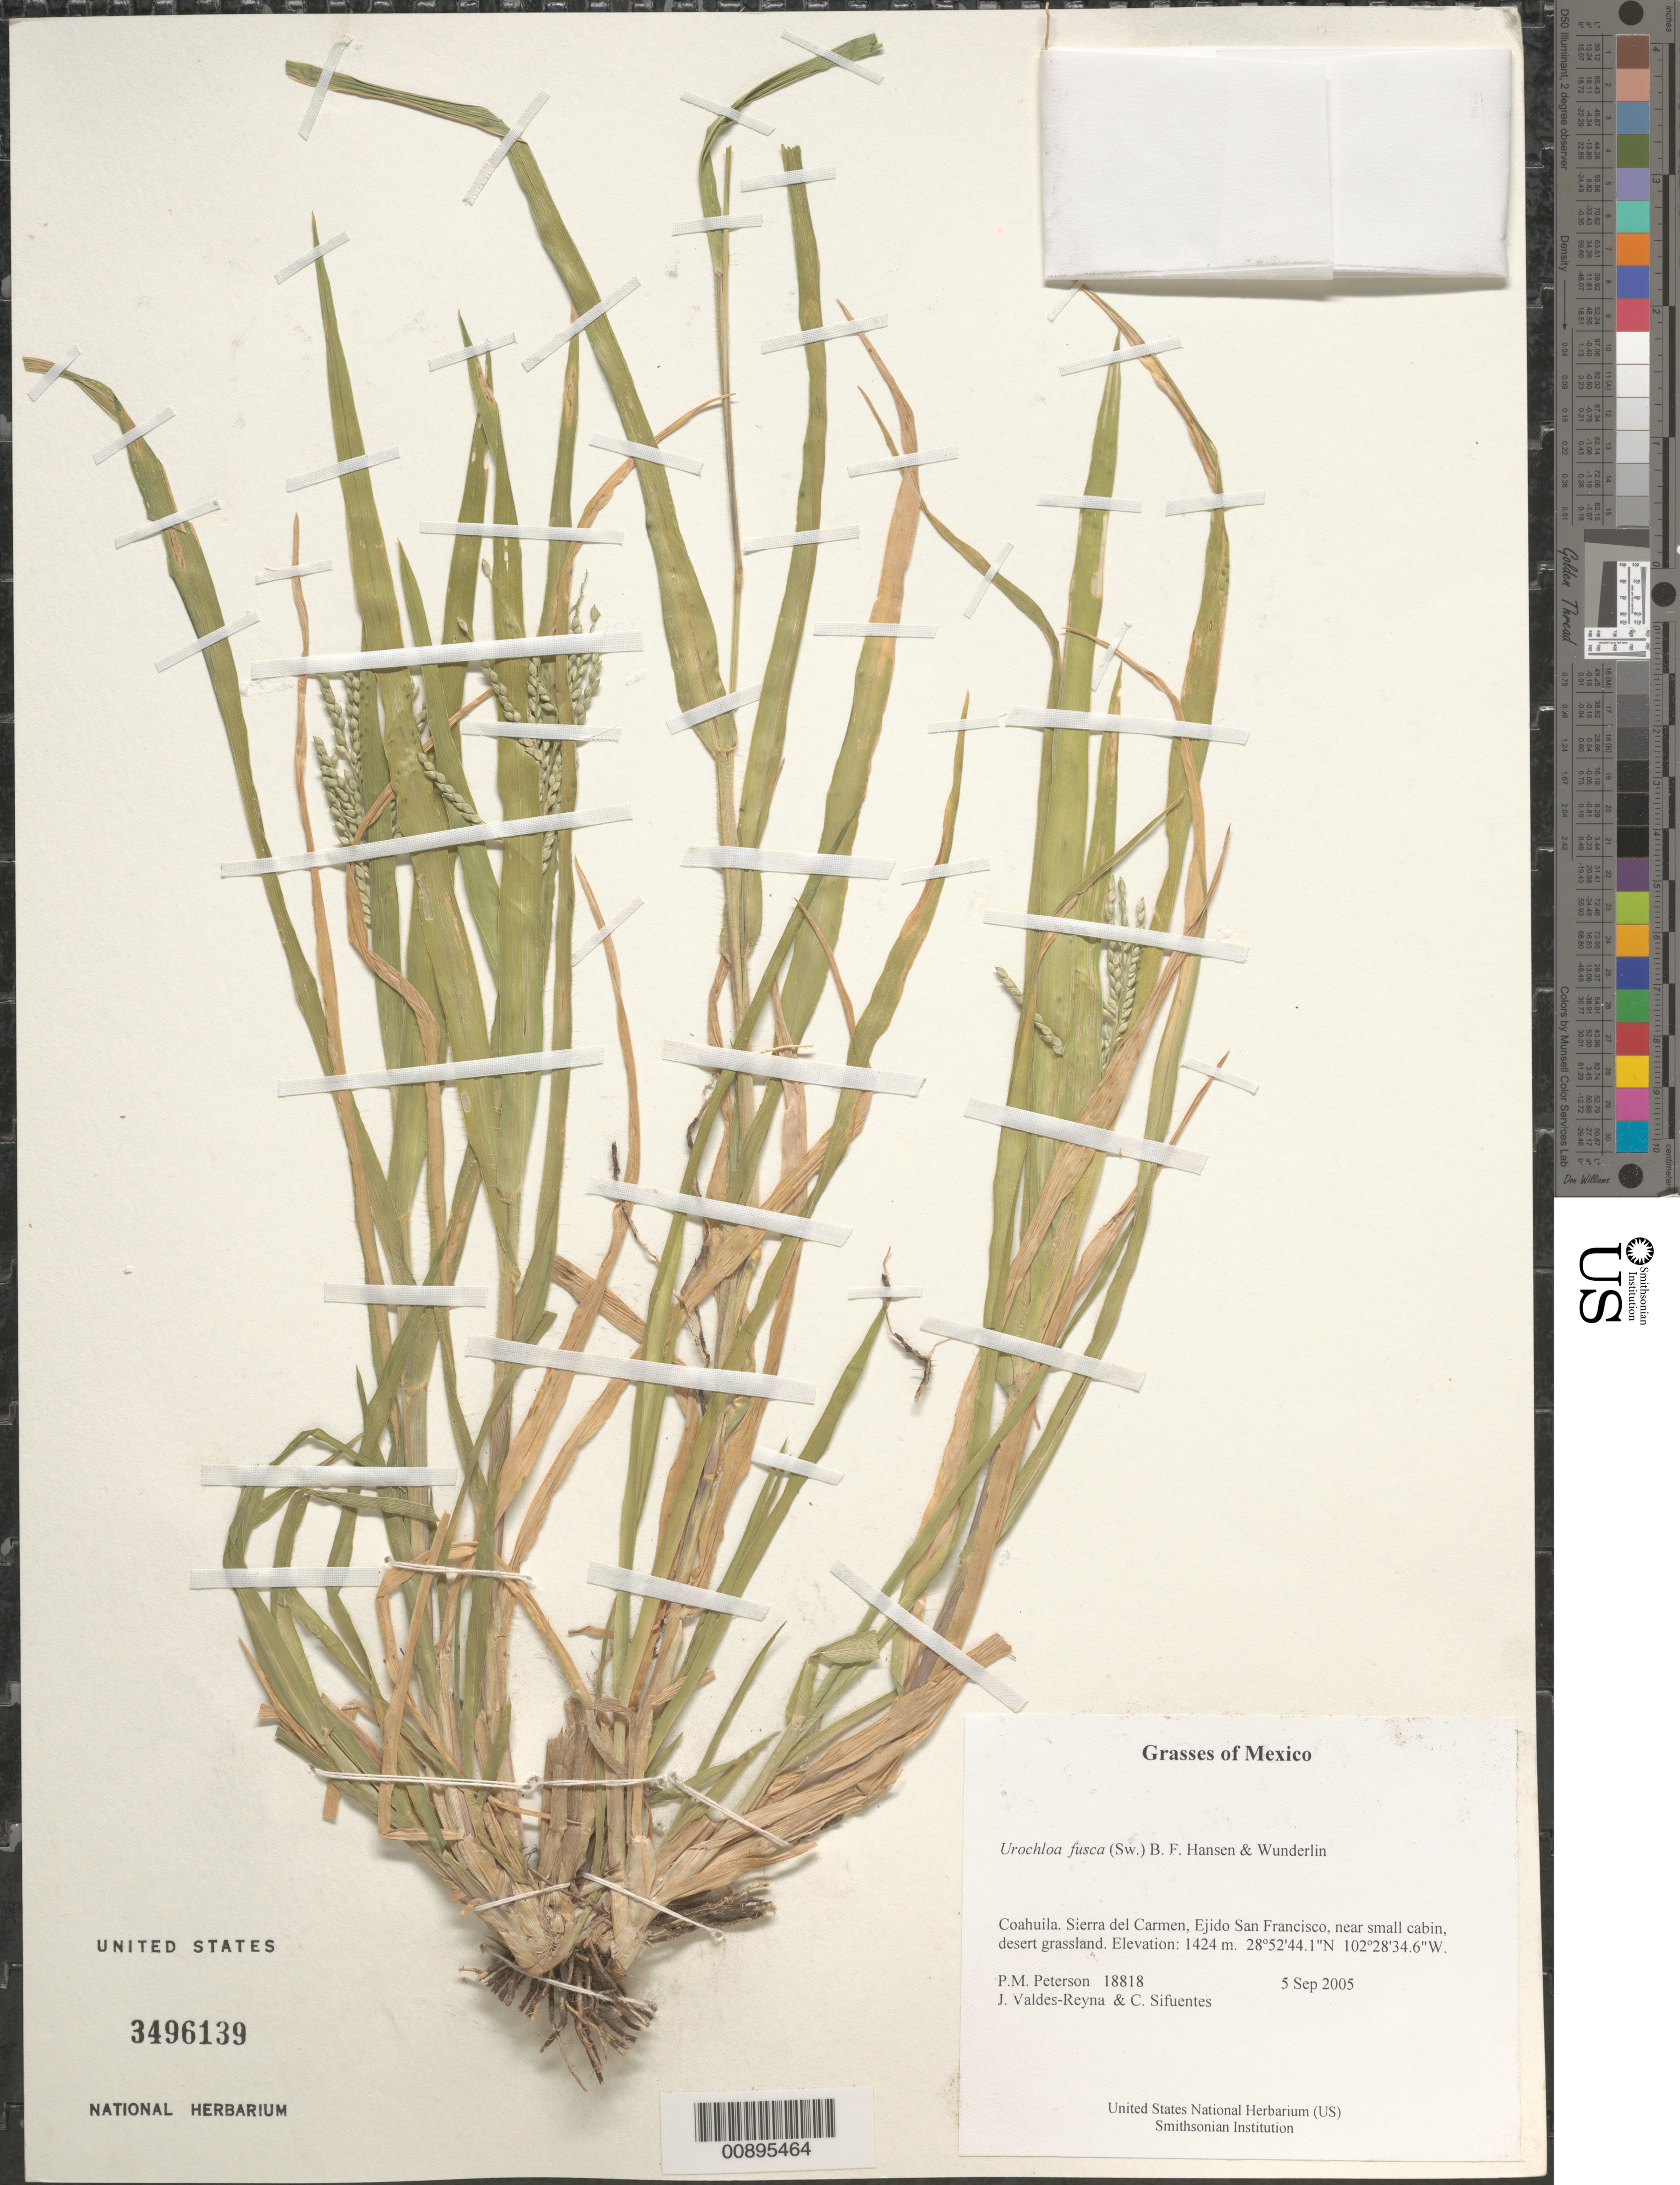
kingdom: Plantae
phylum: Tracheophyta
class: Liliopsida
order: Poales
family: Poaceae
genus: Urochloa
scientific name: Urochloa fusca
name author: (Sw.) B.F. Hansen & Wunderlin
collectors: P. M. Peterson, J. Valdés-Reyna & C. Sifuentes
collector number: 18818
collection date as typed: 05 Sep 2005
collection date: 2005-09-05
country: Mexico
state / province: Coahuila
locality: Sierra del Carmen, Ejido San Francisco, near small cabin, desert grassland.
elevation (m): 1424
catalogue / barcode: US 3496139